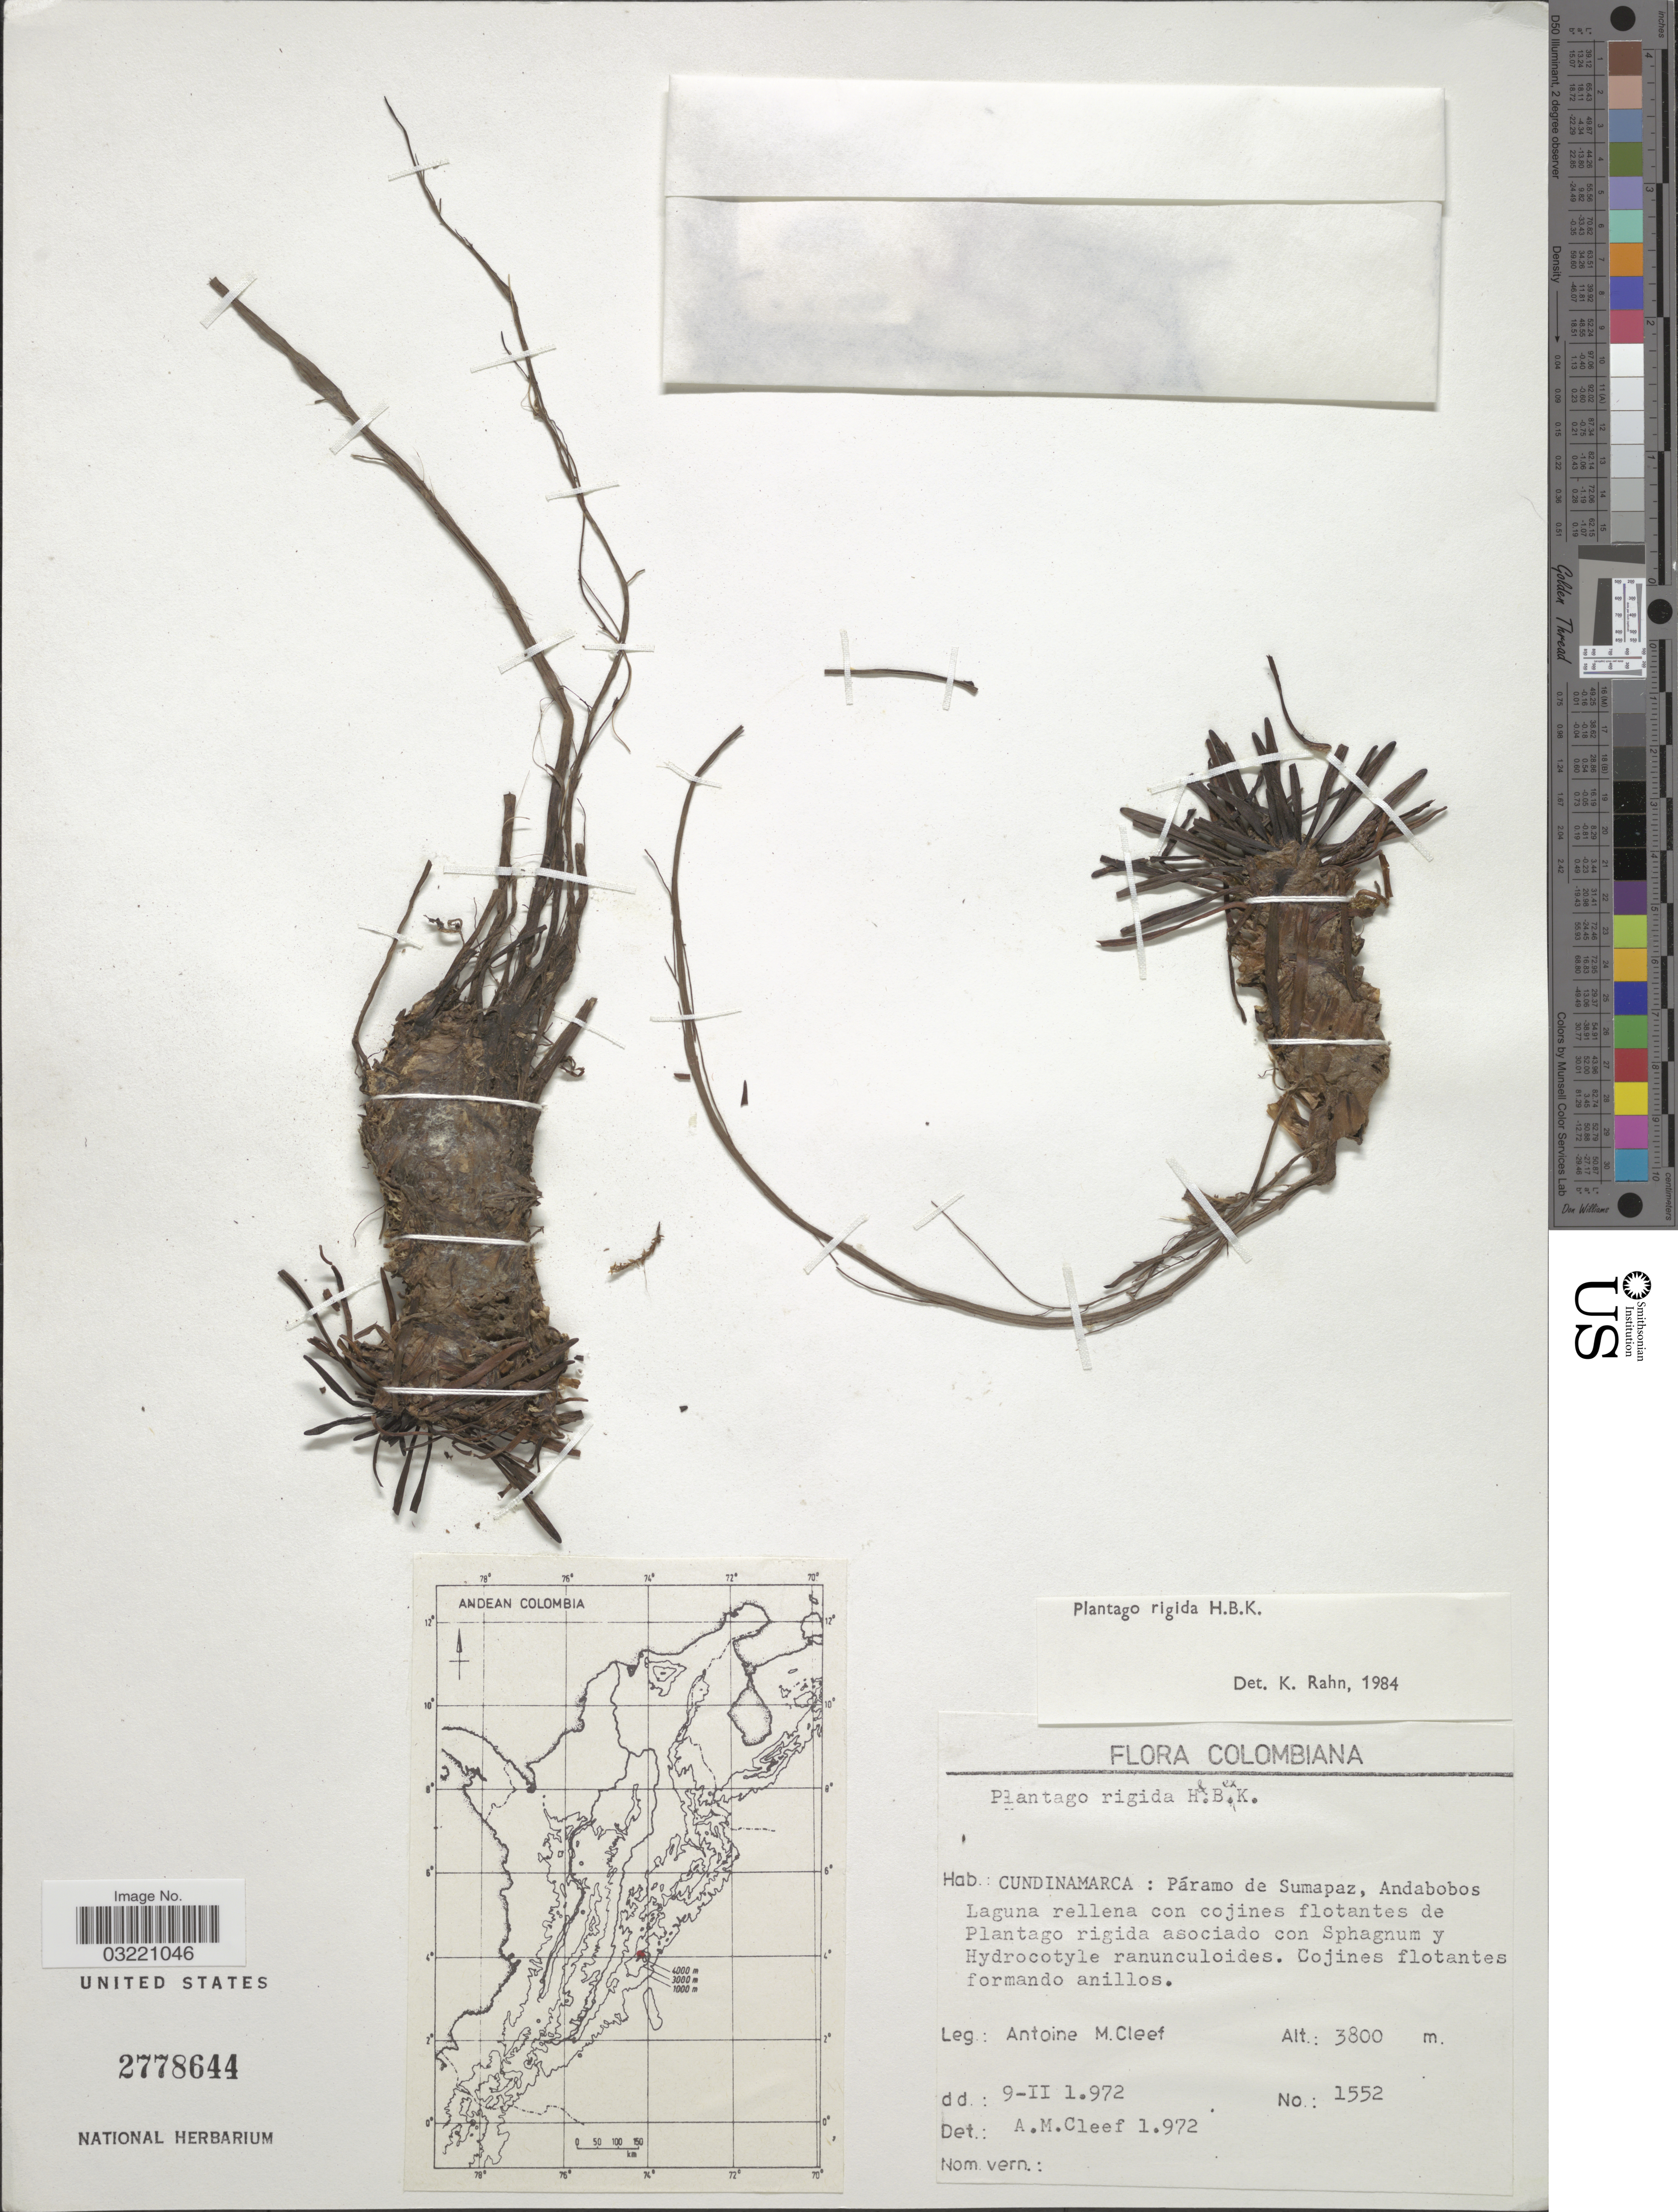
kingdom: Plantae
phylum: Tracheophyta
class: Magnoliopsida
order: Lamiales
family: Plantaginaceae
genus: Plantago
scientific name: Plantago rigida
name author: Kunth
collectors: A. M. Cleef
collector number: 1552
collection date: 1972-02-09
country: Colombia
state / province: Cundinamarca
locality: Páramo de Sumapaz, Andabobos.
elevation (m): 3800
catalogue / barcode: US 2778644